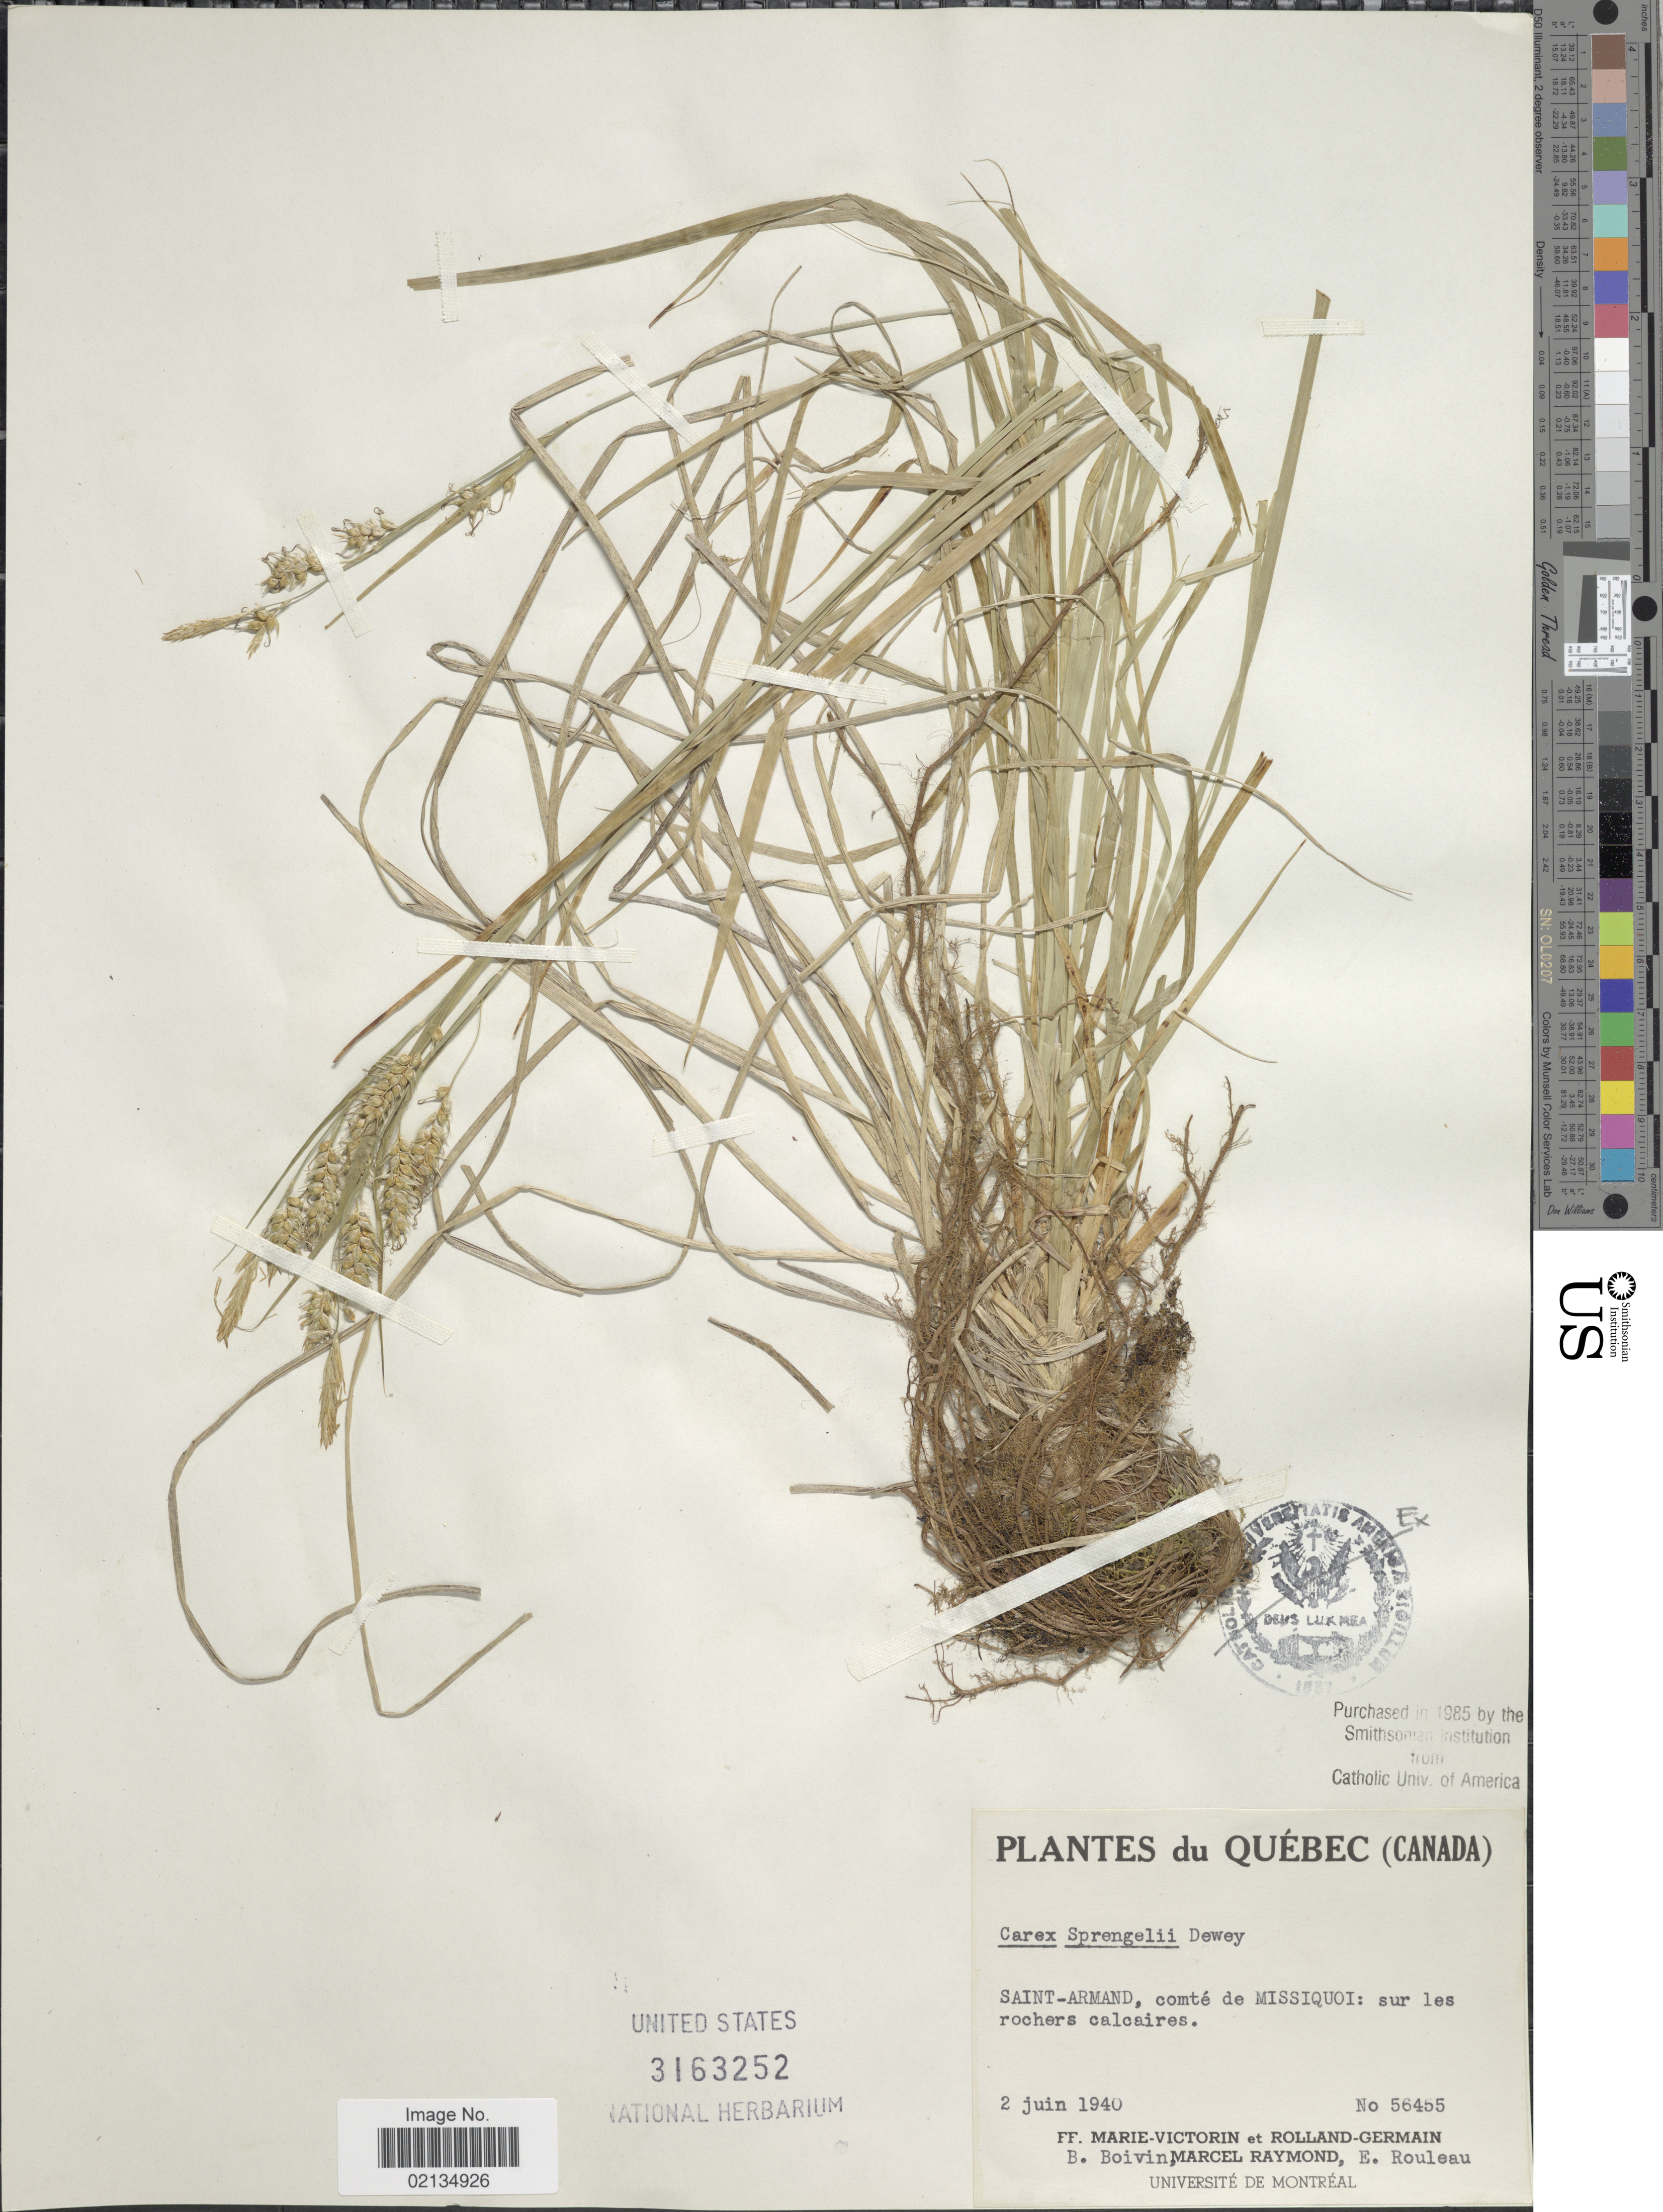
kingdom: Plantae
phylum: Tracheophyta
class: Liliopsida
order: Poales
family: Cyperaceae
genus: Carex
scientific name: Carex sprengelii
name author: Dewey ex Spreng.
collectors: F. Marie-Victorin & Rolland-Germain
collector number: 56455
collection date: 1940-06-02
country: Canada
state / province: Quebec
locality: Quebec (Canada), Saint-Armand, comte de Missiquoi: sur les rochers calcaires.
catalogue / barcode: US 3163252